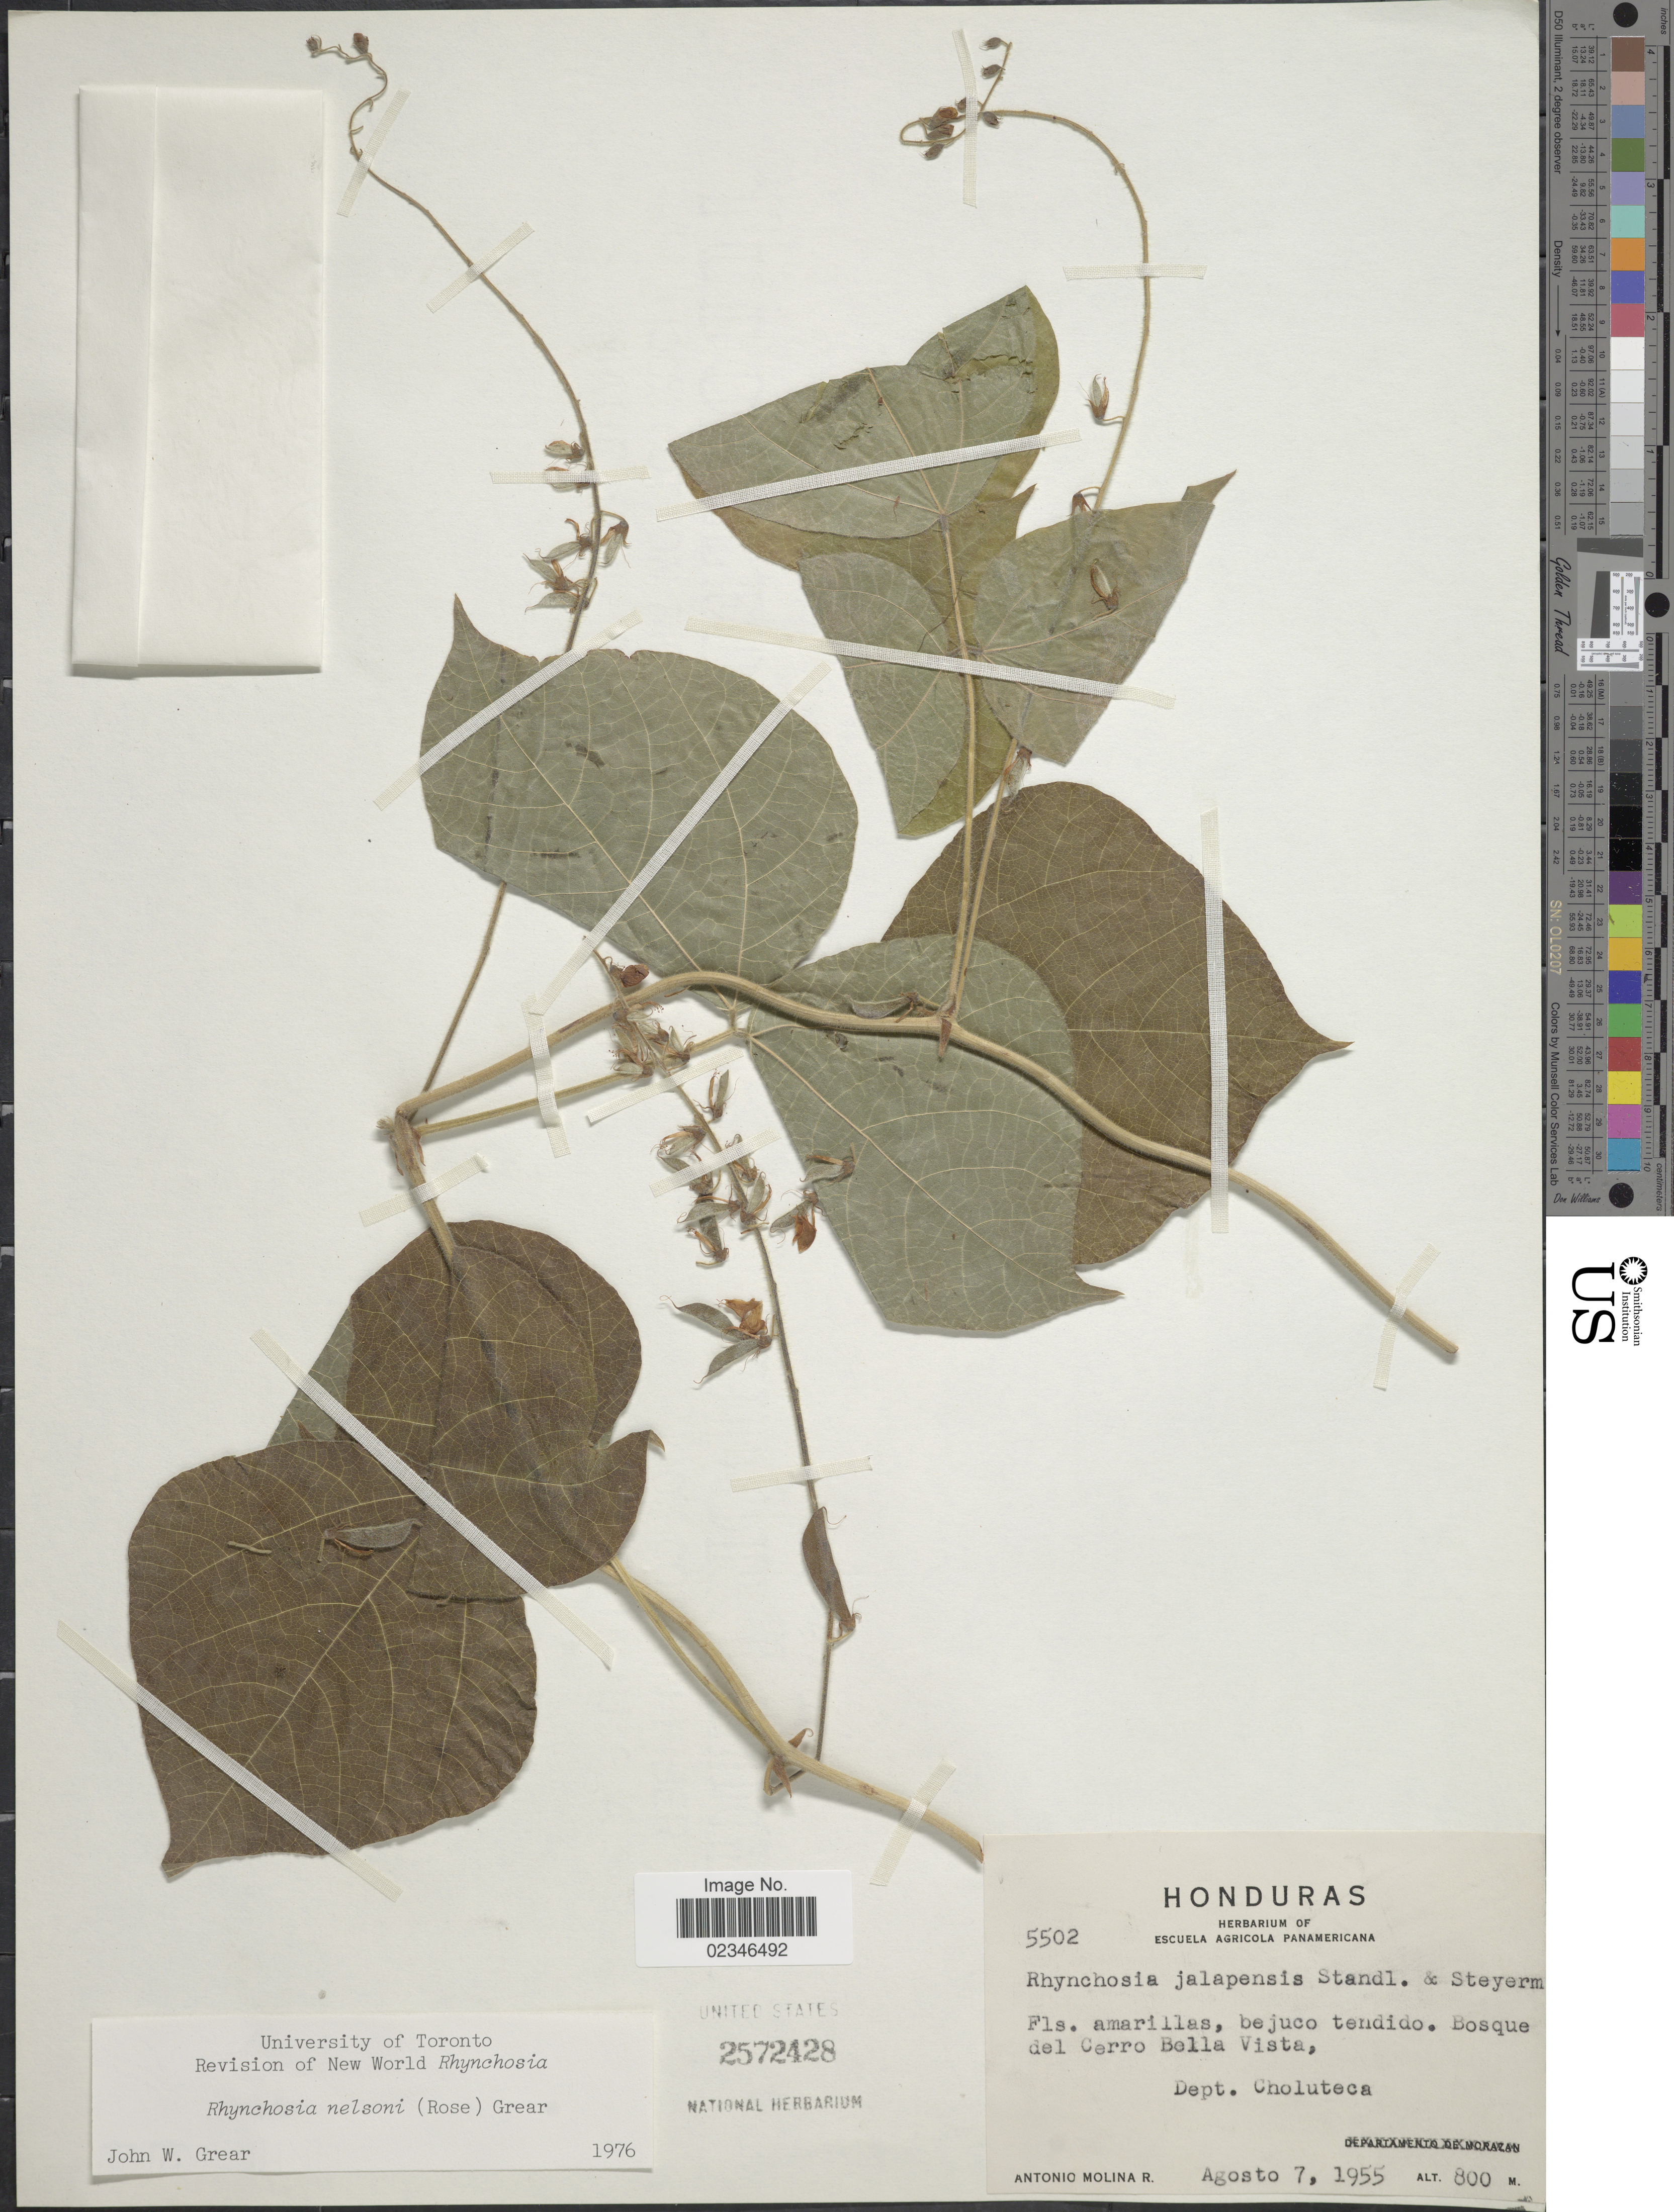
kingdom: Plantae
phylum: Tracheophyta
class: Magnoliopsida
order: Fabales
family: Fabaceae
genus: Rhynchosia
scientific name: Rhynchosia nelsonii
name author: (Rose) Grear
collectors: A. Molina R.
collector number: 5502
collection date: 1955-08-07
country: Honduras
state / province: Choluteca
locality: Bosque del Cerro Bella Vista, Dept. Choluteca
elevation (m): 800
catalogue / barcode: US 2572428